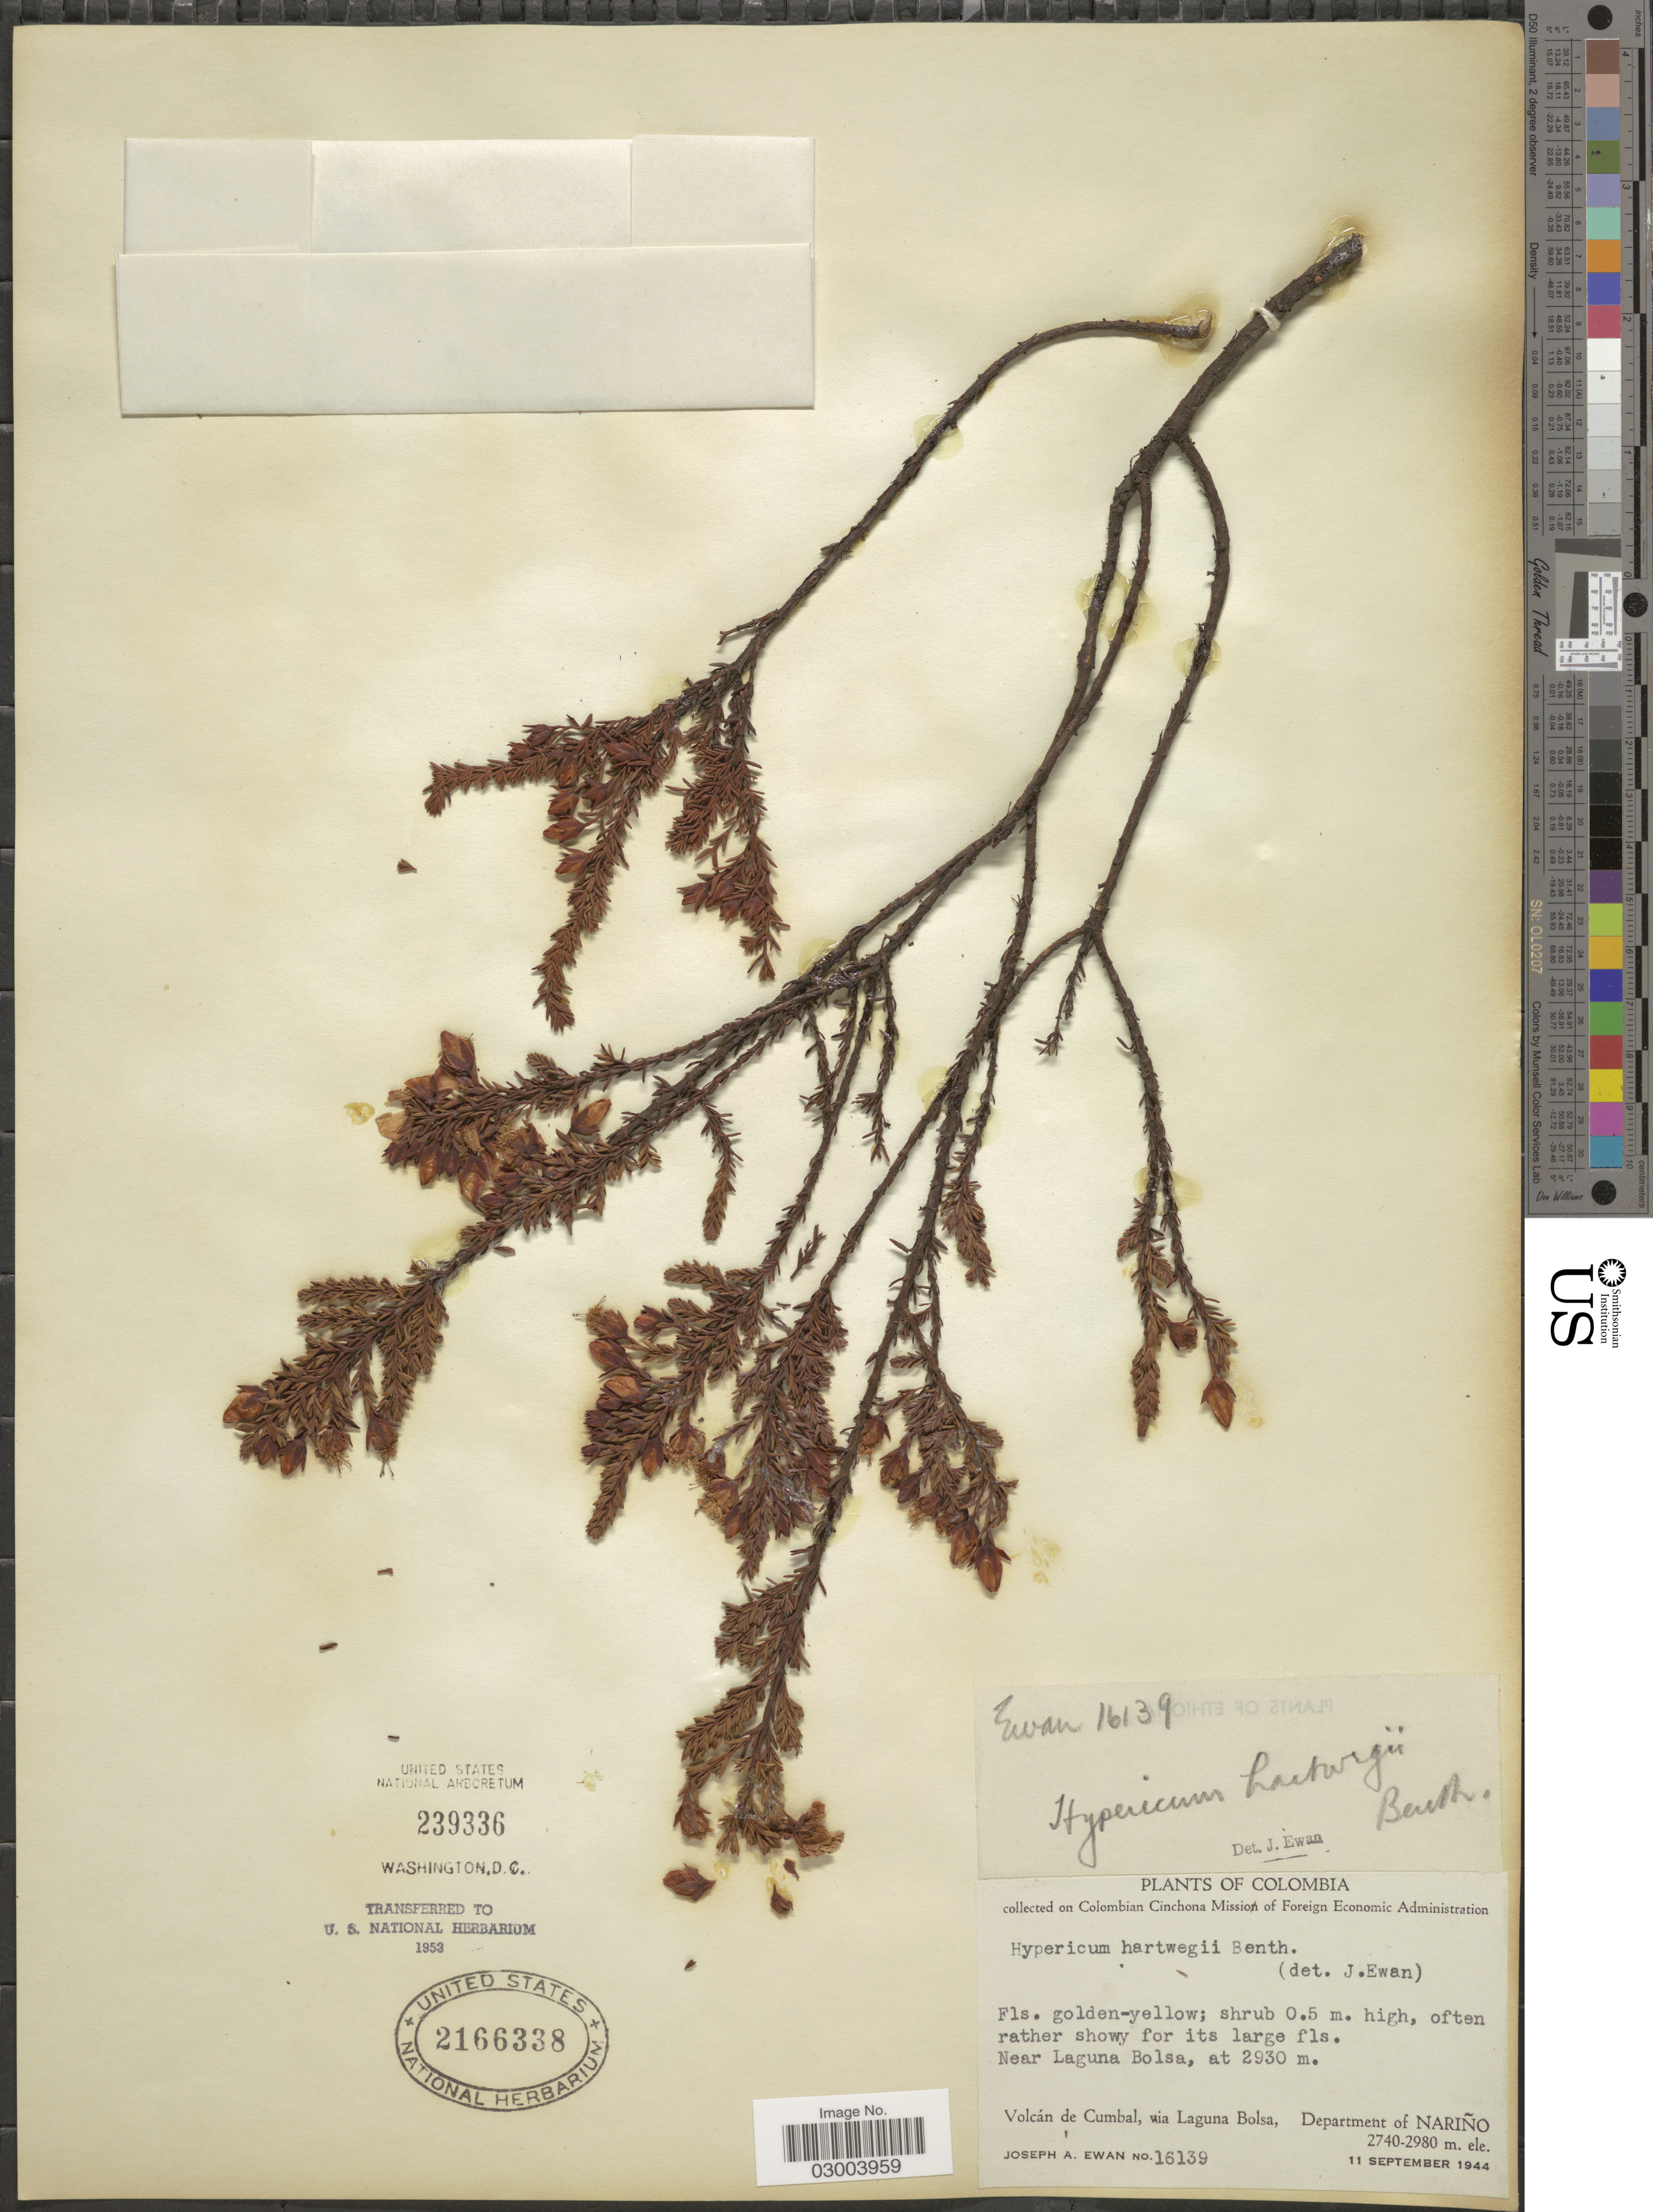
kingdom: Plantae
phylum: Tracheophyta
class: Magnoliopsida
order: Malpighiales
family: Hypericaceae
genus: Hypericum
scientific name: Hypericum laricifolium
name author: Juss.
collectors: J. A. Ewan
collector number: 16139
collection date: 1944-09-11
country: Colombia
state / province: Nariño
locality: Near Laguna Bolsa, Volcán de Cumbal, via Laguna Bolsa, Departamento de Nariño.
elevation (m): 2930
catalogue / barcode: US 2166338